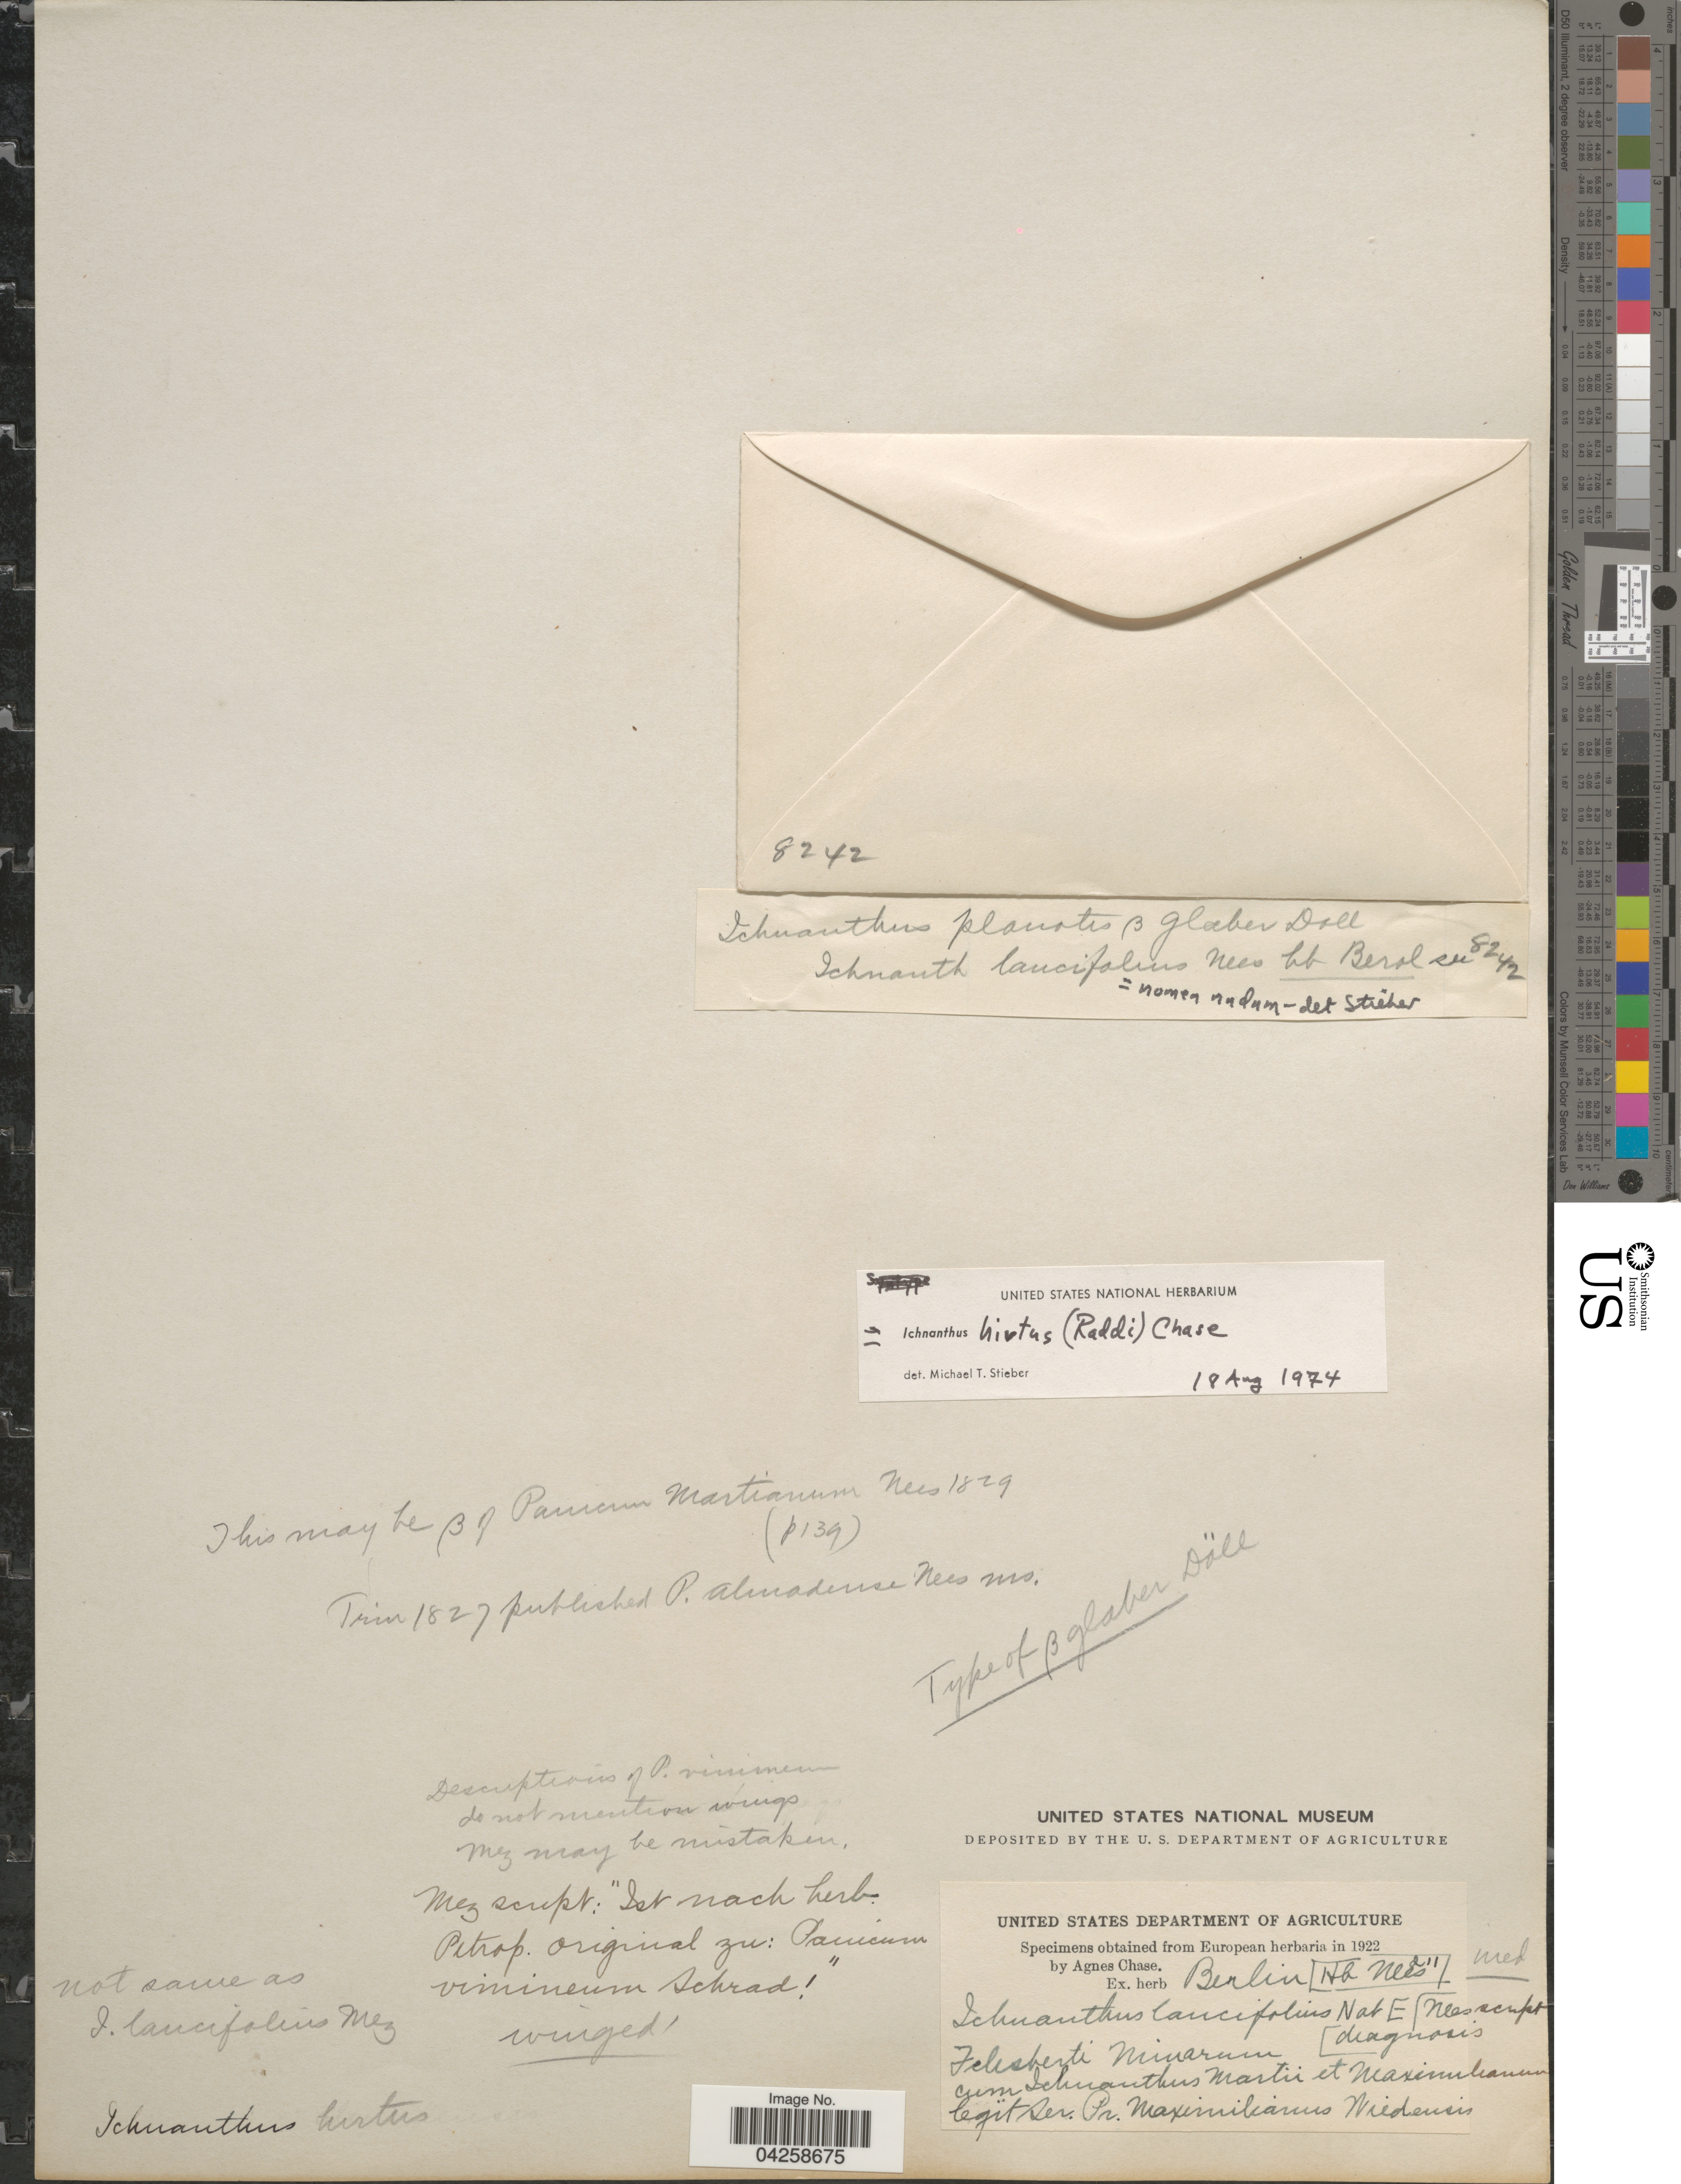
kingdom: Plantae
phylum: Tracheophyta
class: Liliopsida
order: Poales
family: Poaceae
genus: Ichnanthus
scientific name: Ichnanthus hirtus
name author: (Raddi) Chase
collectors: S. Wiedensis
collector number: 8242?